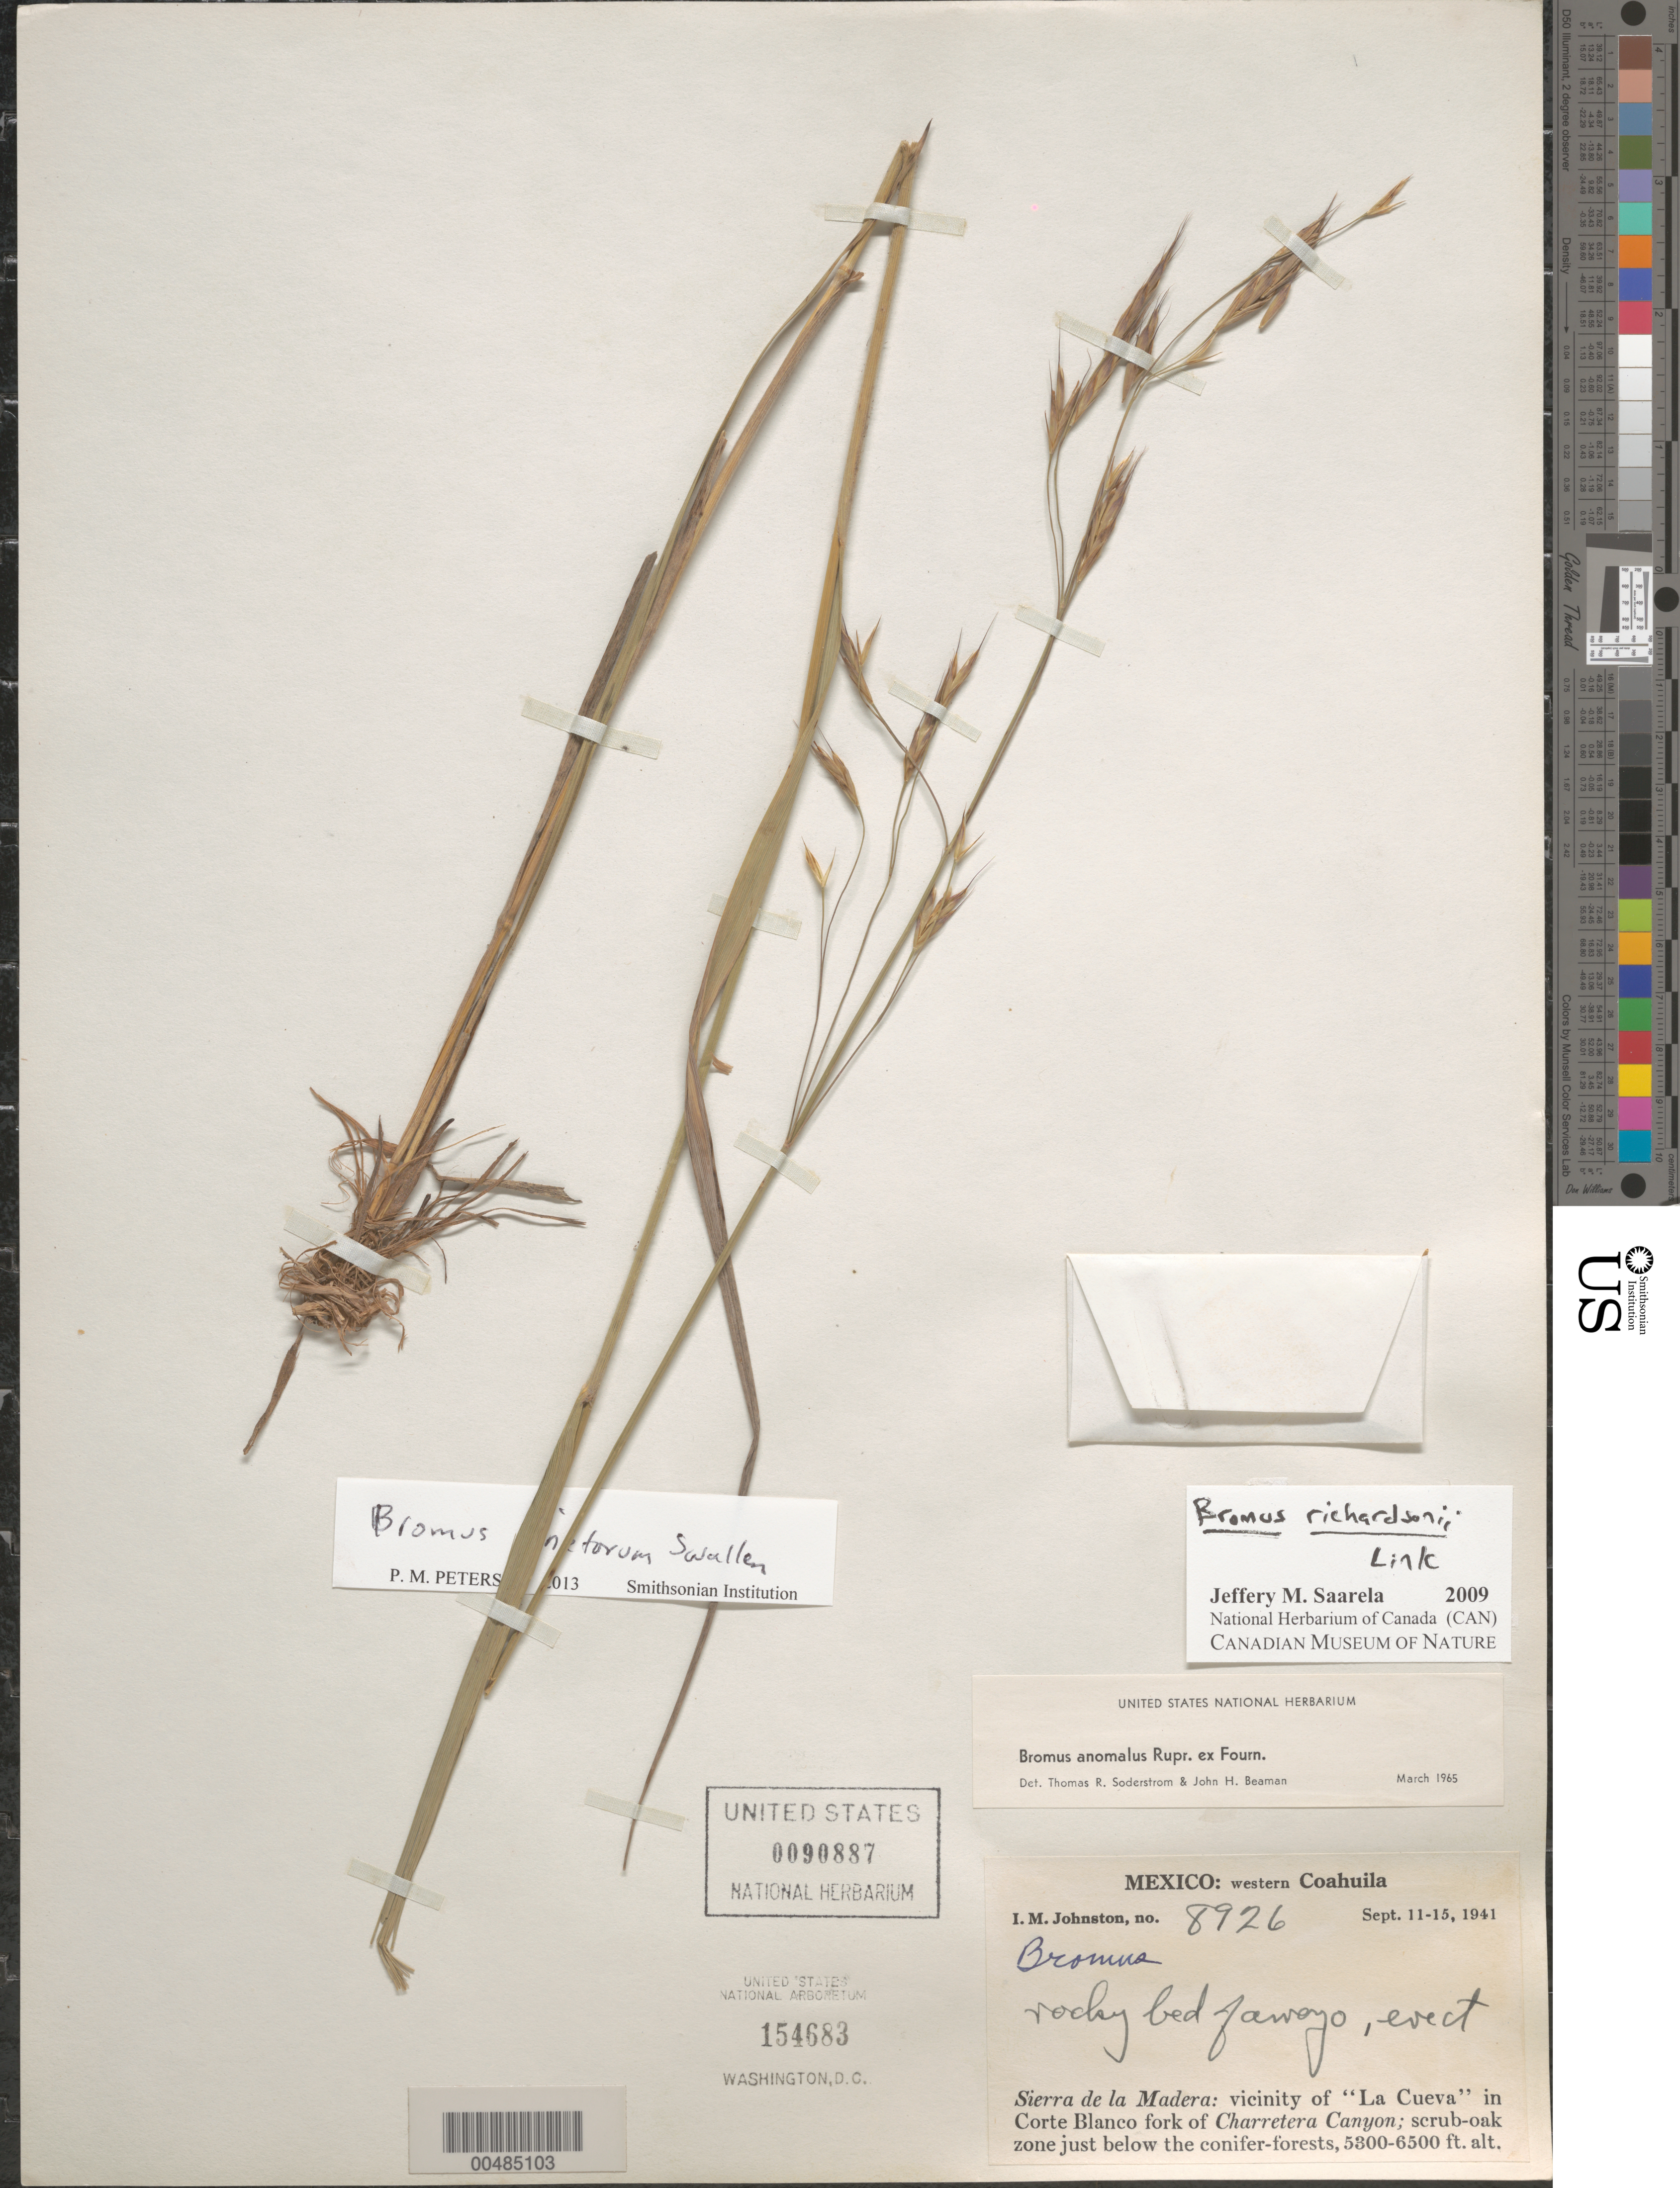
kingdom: Plantae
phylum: Tracheophyta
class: Liliopsida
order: Poales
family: Poaceae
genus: Bromus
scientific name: Bromus richardsonii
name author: Link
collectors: I.M. Johnston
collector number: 8926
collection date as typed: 11 Sep 1941 to 15 Sep 1941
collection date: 1941-09-11/1941-09-15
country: Mexico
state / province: Coahuila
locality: W Coahuila, Sierra de la Madera, vicinity of La Cueva in Corte Blanco fork of Charretera Canyon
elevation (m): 1615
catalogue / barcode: US 90887